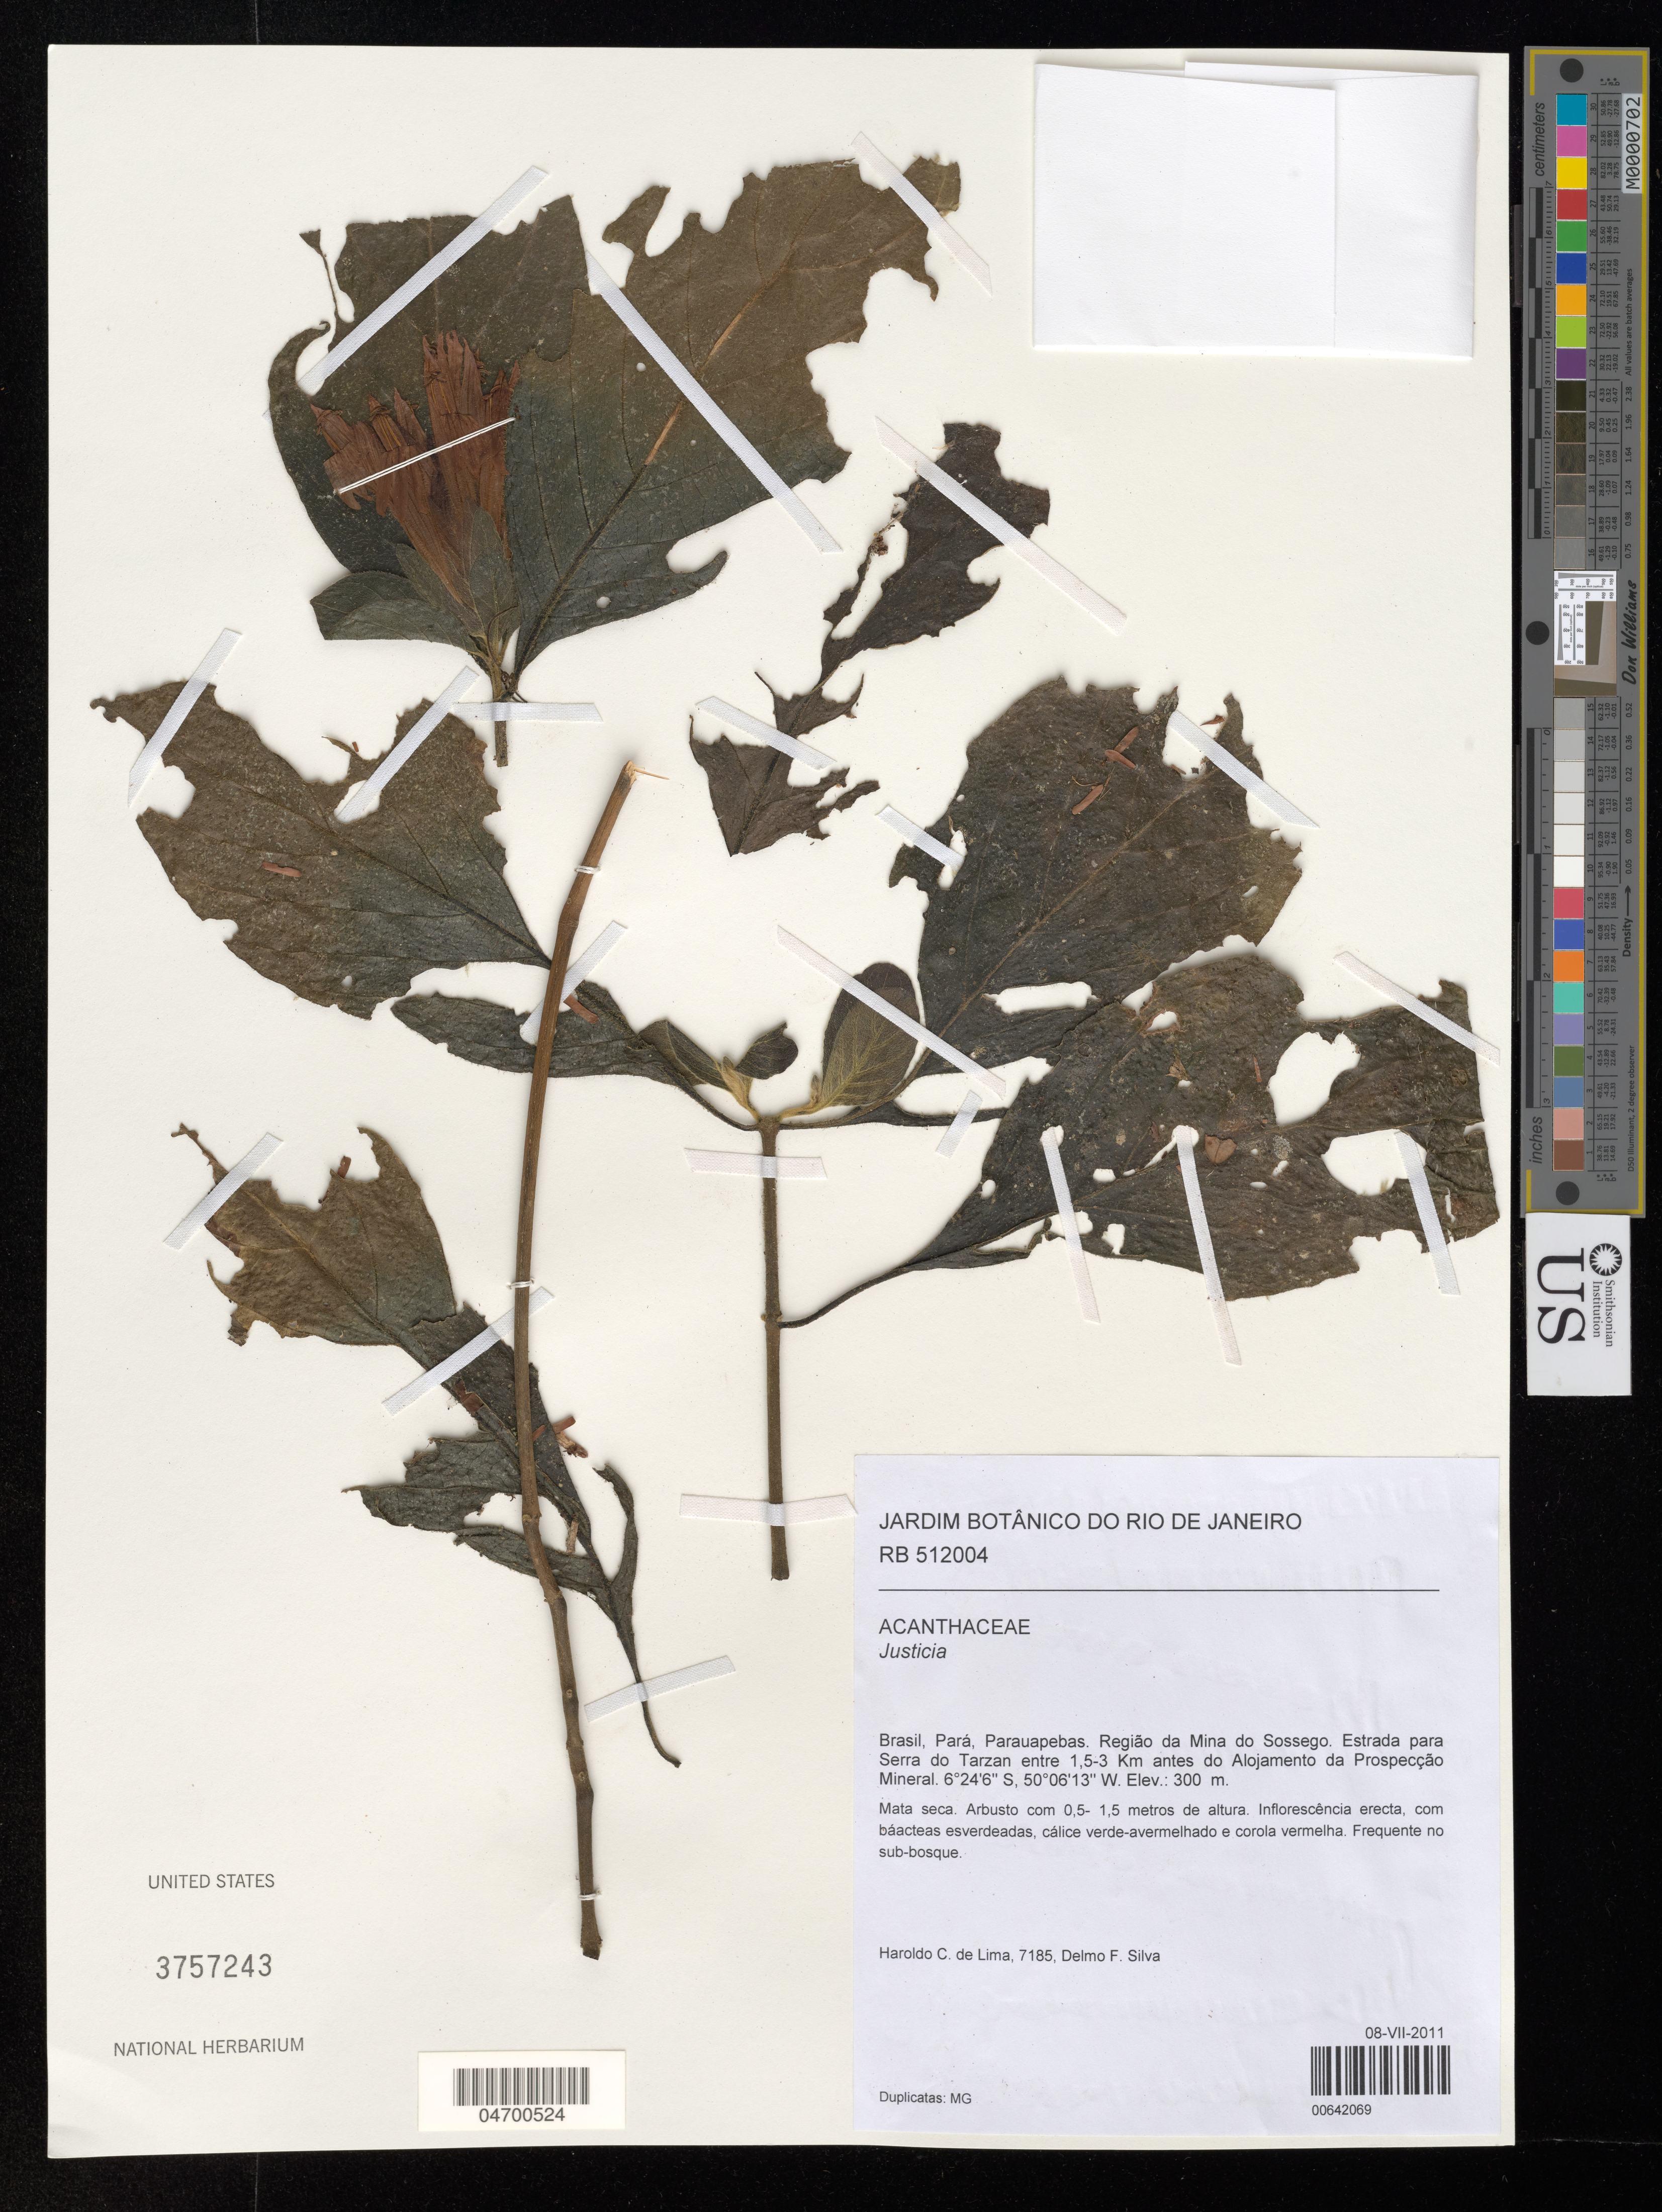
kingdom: Plantae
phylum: Tracheophyta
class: Magnoliopsida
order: Lamiales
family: Acanthaceae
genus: Justicia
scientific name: Justicia sp.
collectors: H. C. Lima & D. Fonseca da Silva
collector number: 7185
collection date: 2011-07-08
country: Brazil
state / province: Pará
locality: Parauapebas. Região da Mina do Sossego. Estrada para Serra do Tarzan entre 1,5-3 Km antes do Alojamento da Prospecção Mineral.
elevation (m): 300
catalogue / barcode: US 3757243